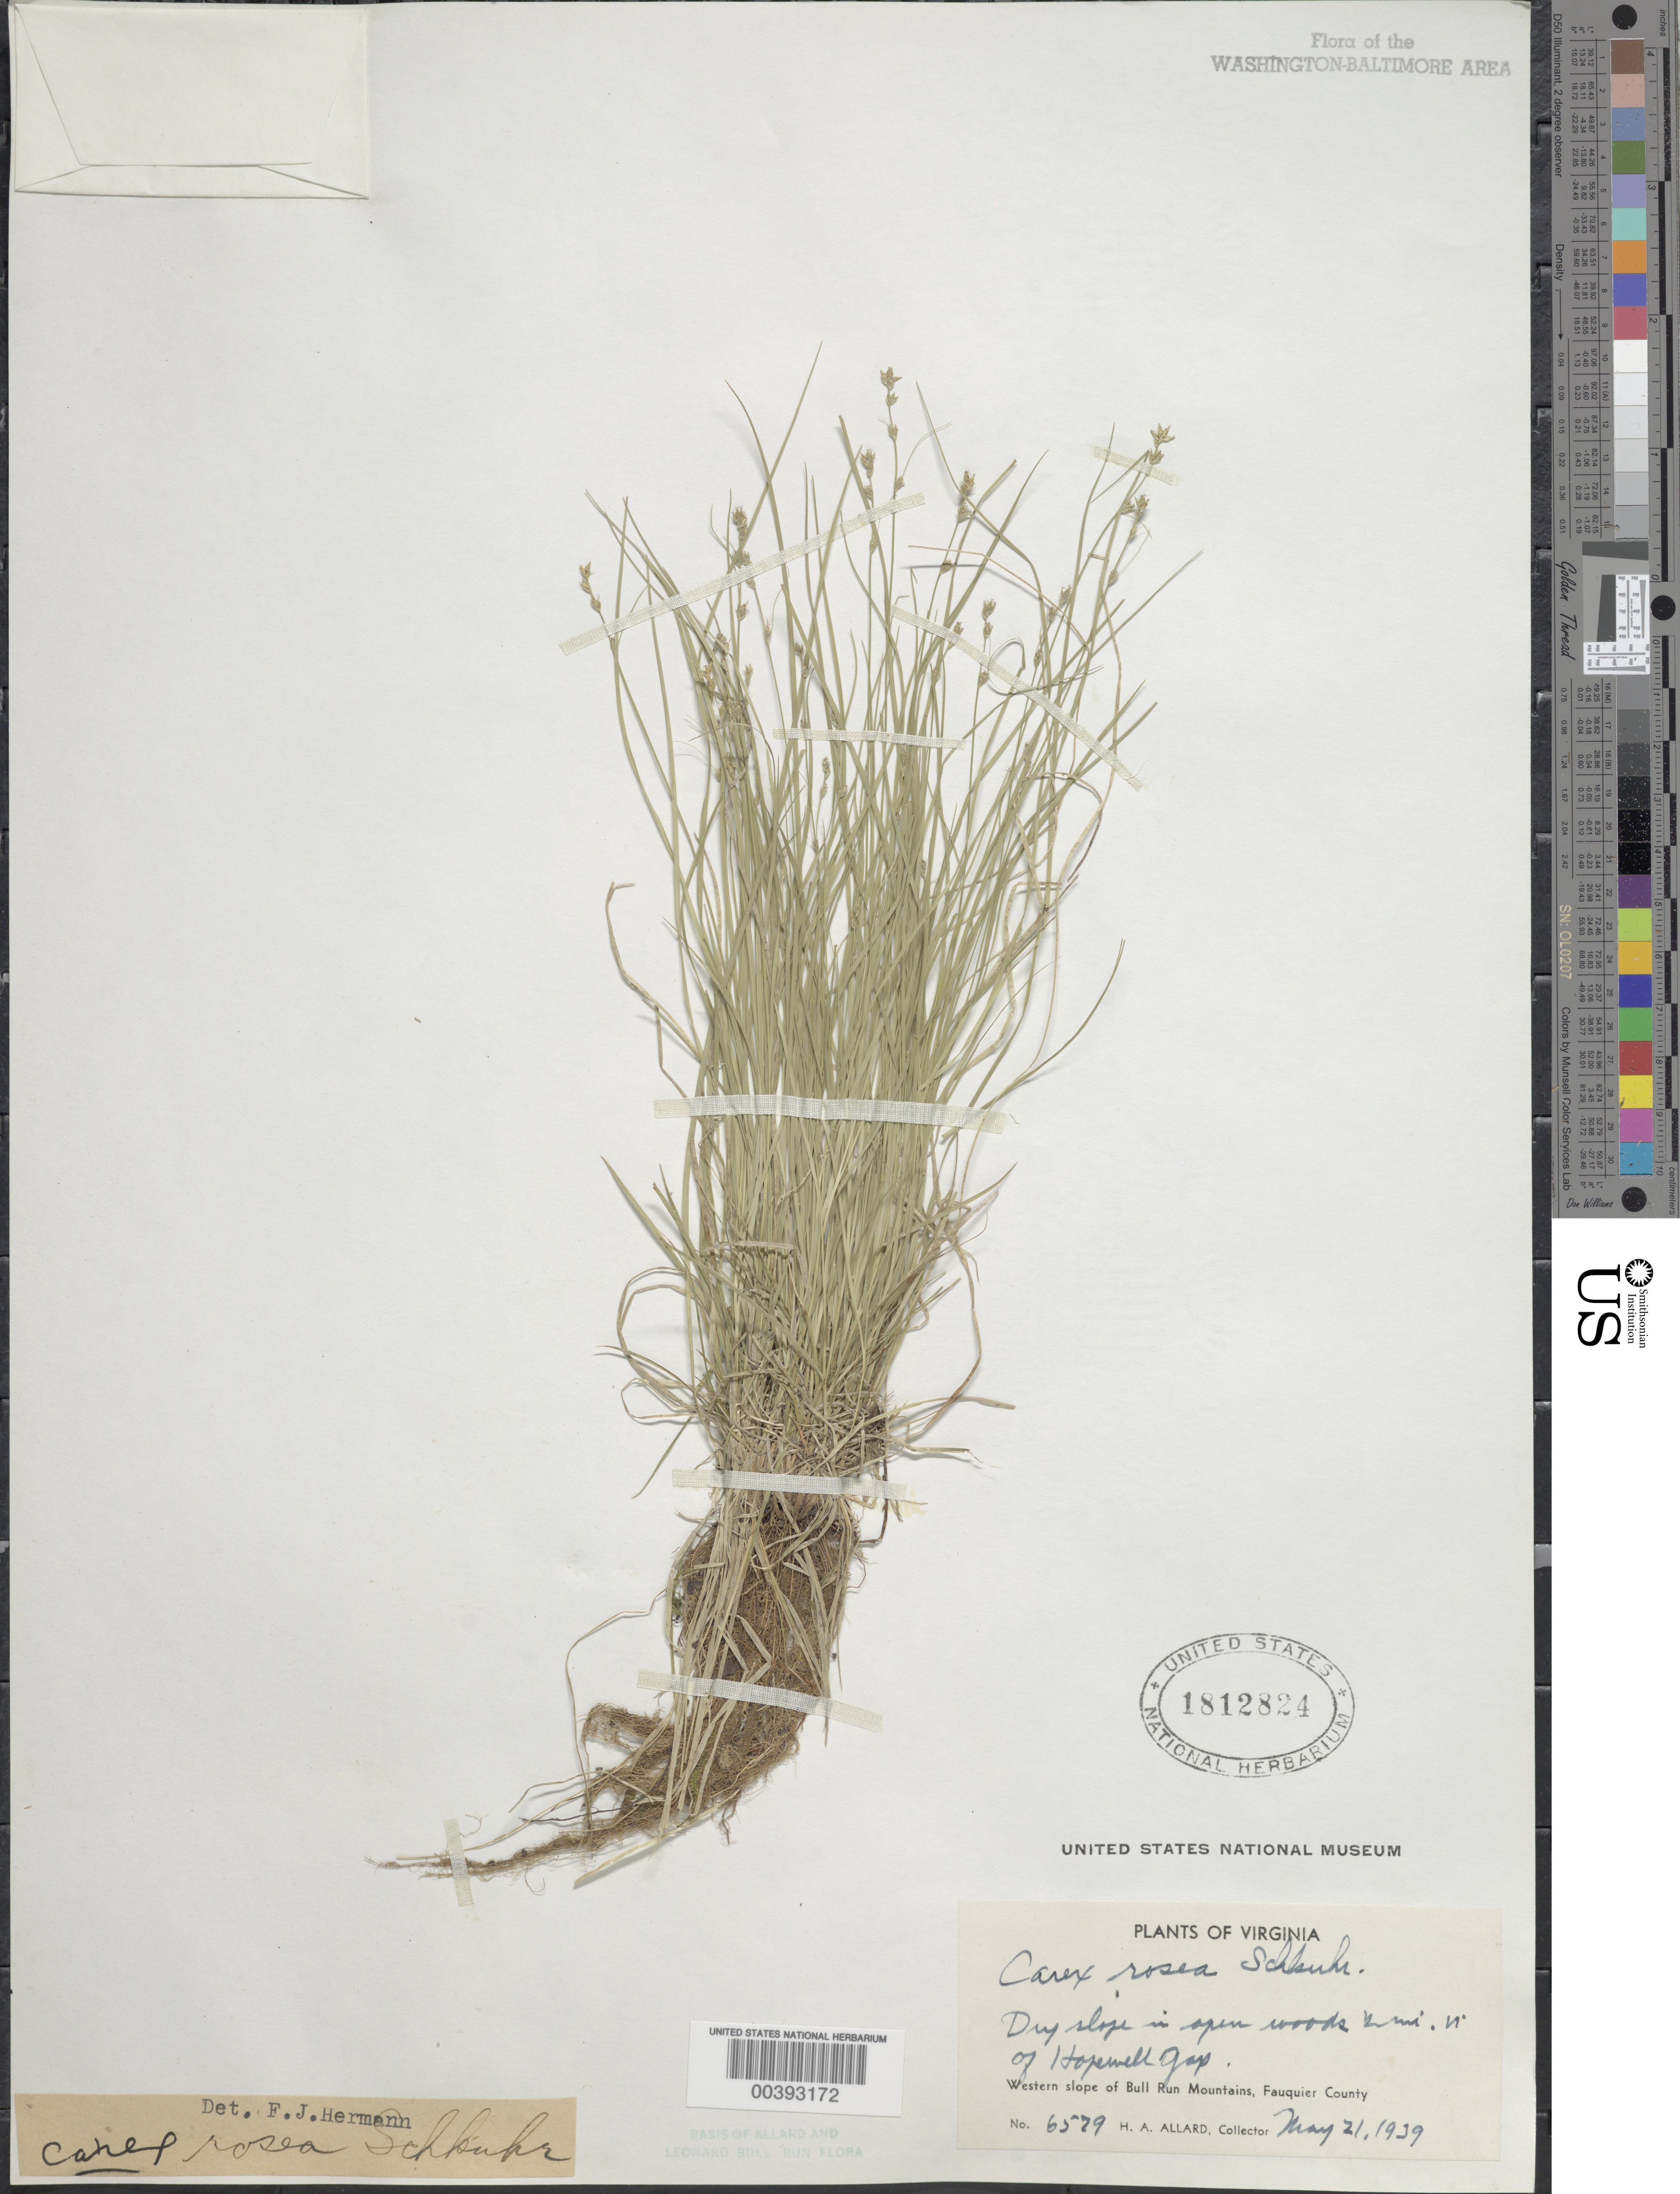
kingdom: Plantae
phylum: Tracheophyta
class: Liliopsida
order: Poales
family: Cyperaceae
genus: Carex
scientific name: Carex rosea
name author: Willd.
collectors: H. A. Allard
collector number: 6579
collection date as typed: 21 May 1939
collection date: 1939-05-21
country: United States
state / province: Virginia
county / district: Fauquier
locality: North of Hopewell Gap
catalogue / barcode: US 1812824